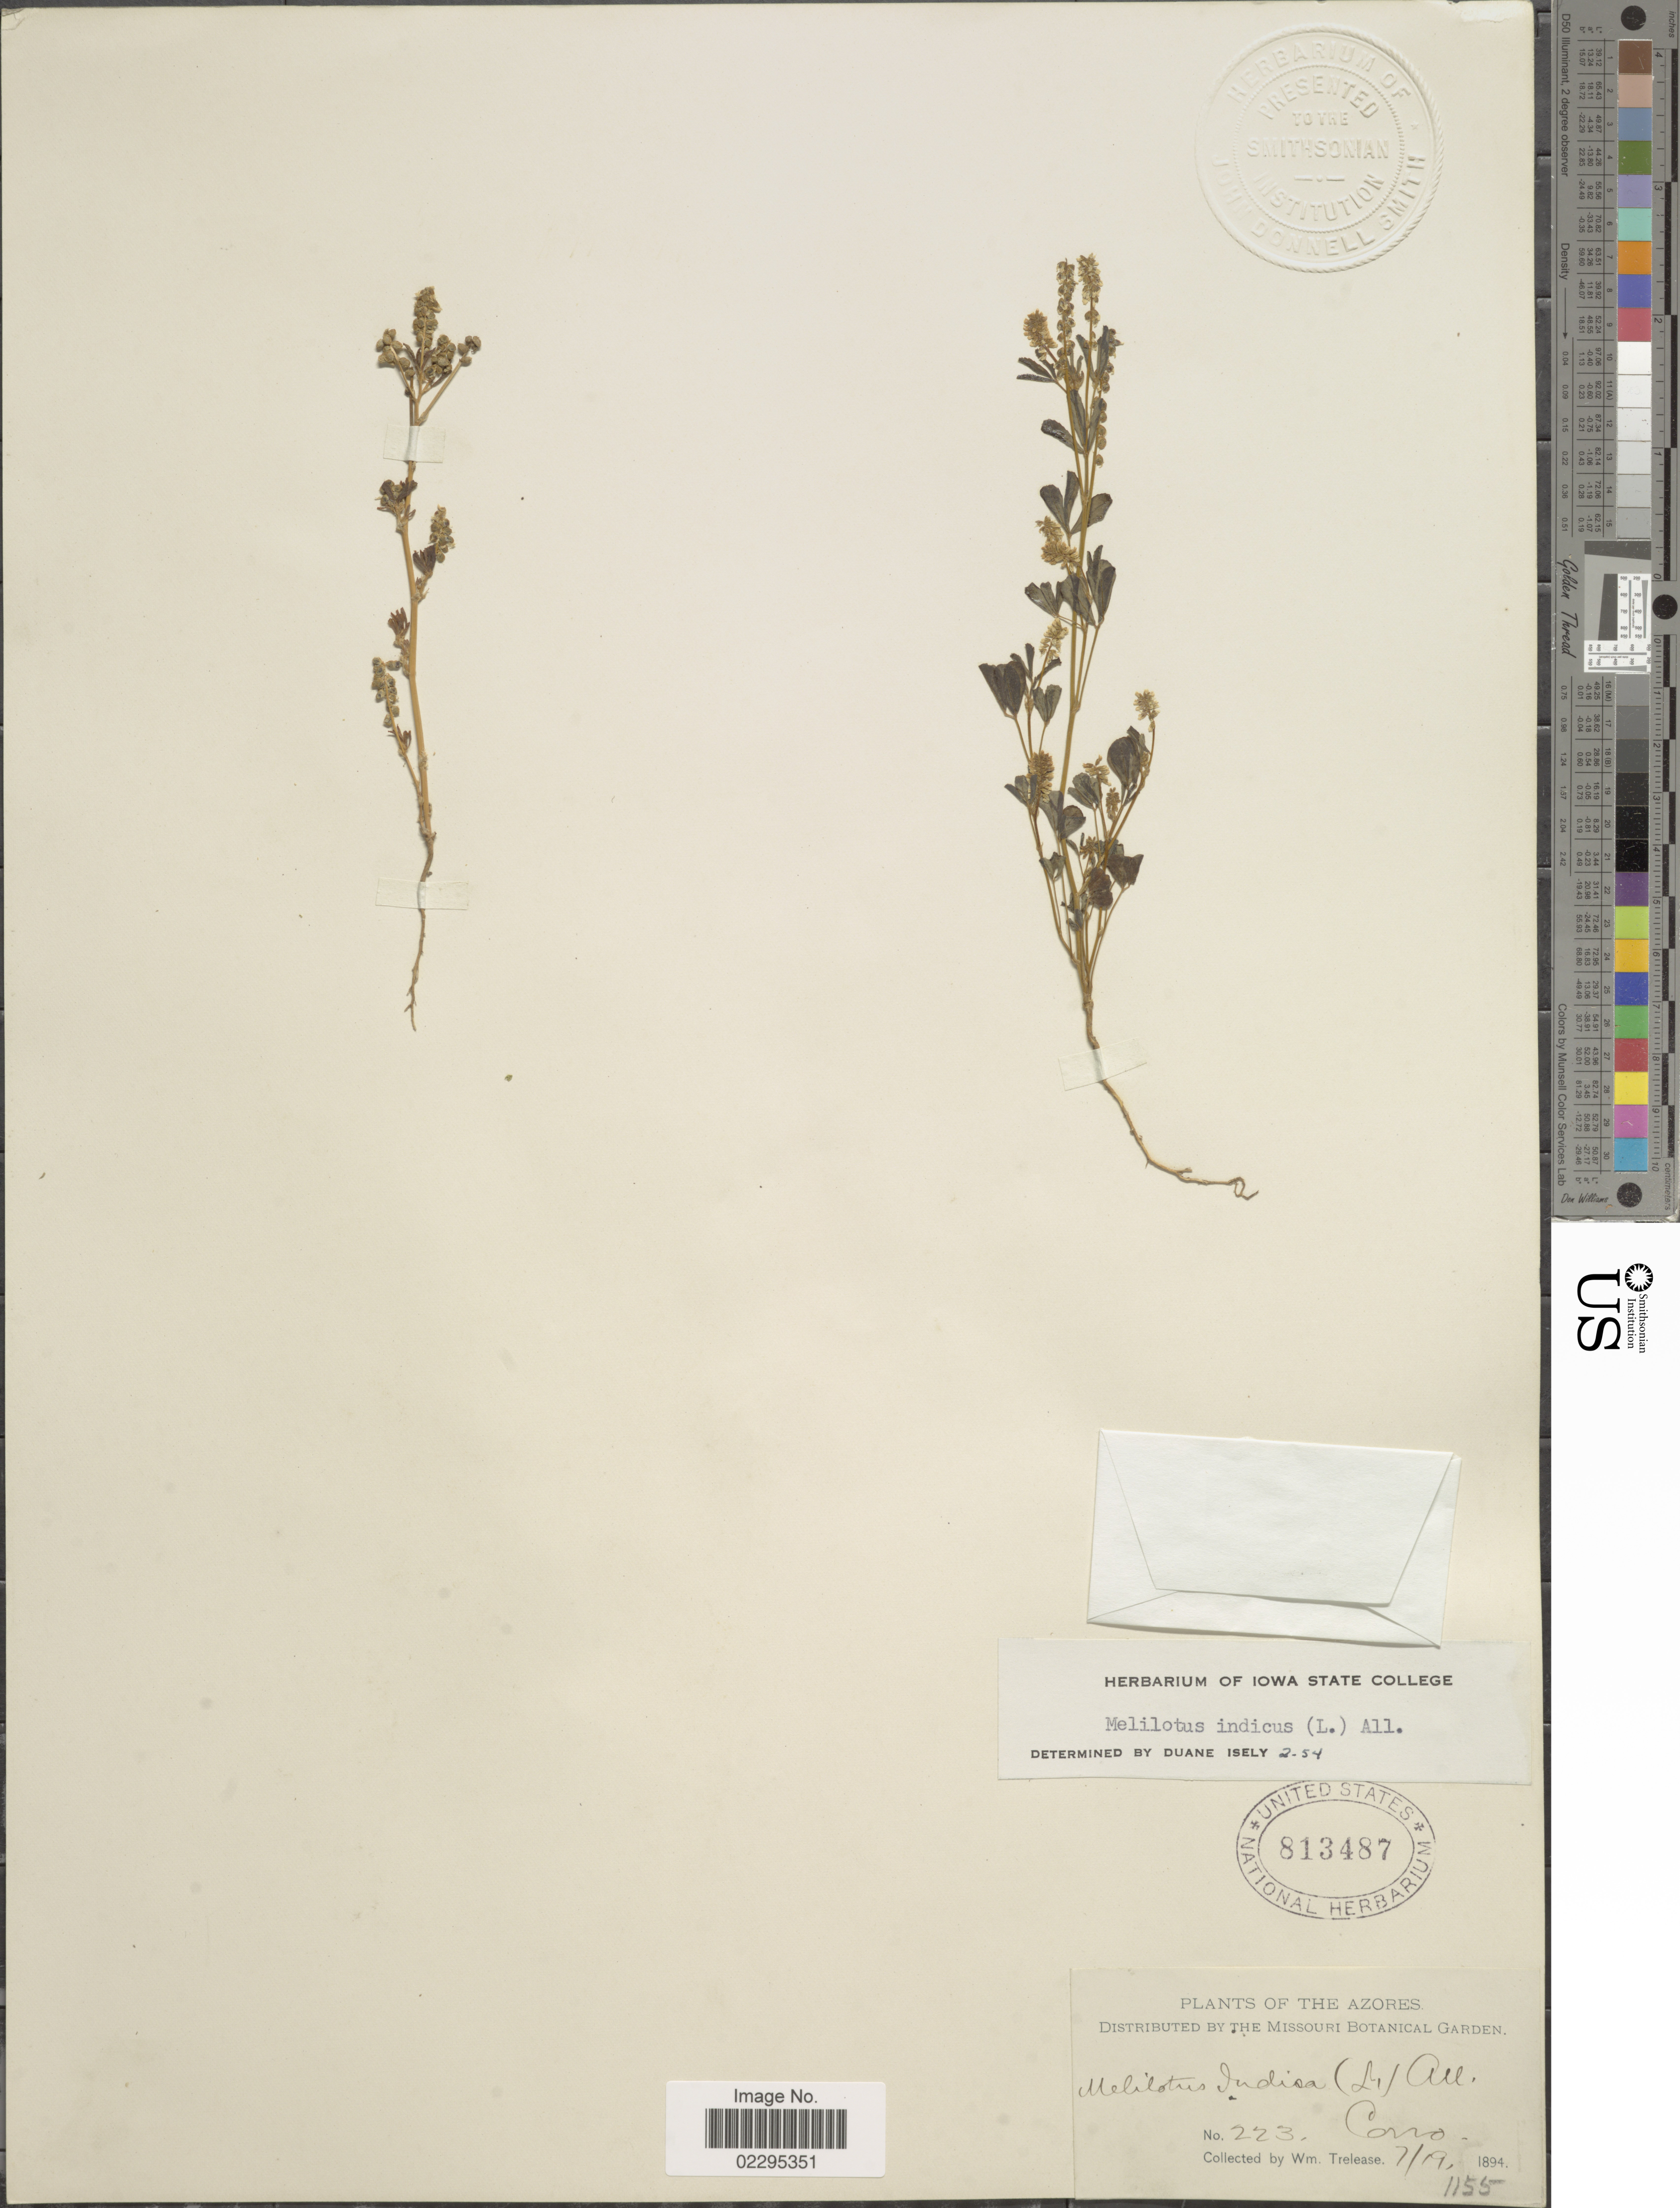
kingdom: Plantae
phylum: Tracheophyta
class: Magnoliopsida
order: Fabales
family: Fabaceae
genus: Melilotus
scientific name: Melilotus indicus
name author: (L.) All.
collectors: W. Trelease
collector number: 223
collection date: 1894-07-19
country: Portugal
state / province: Azores (Aut. Reg.)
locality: Azores, Carro [interpreted].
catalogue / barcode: US 813487